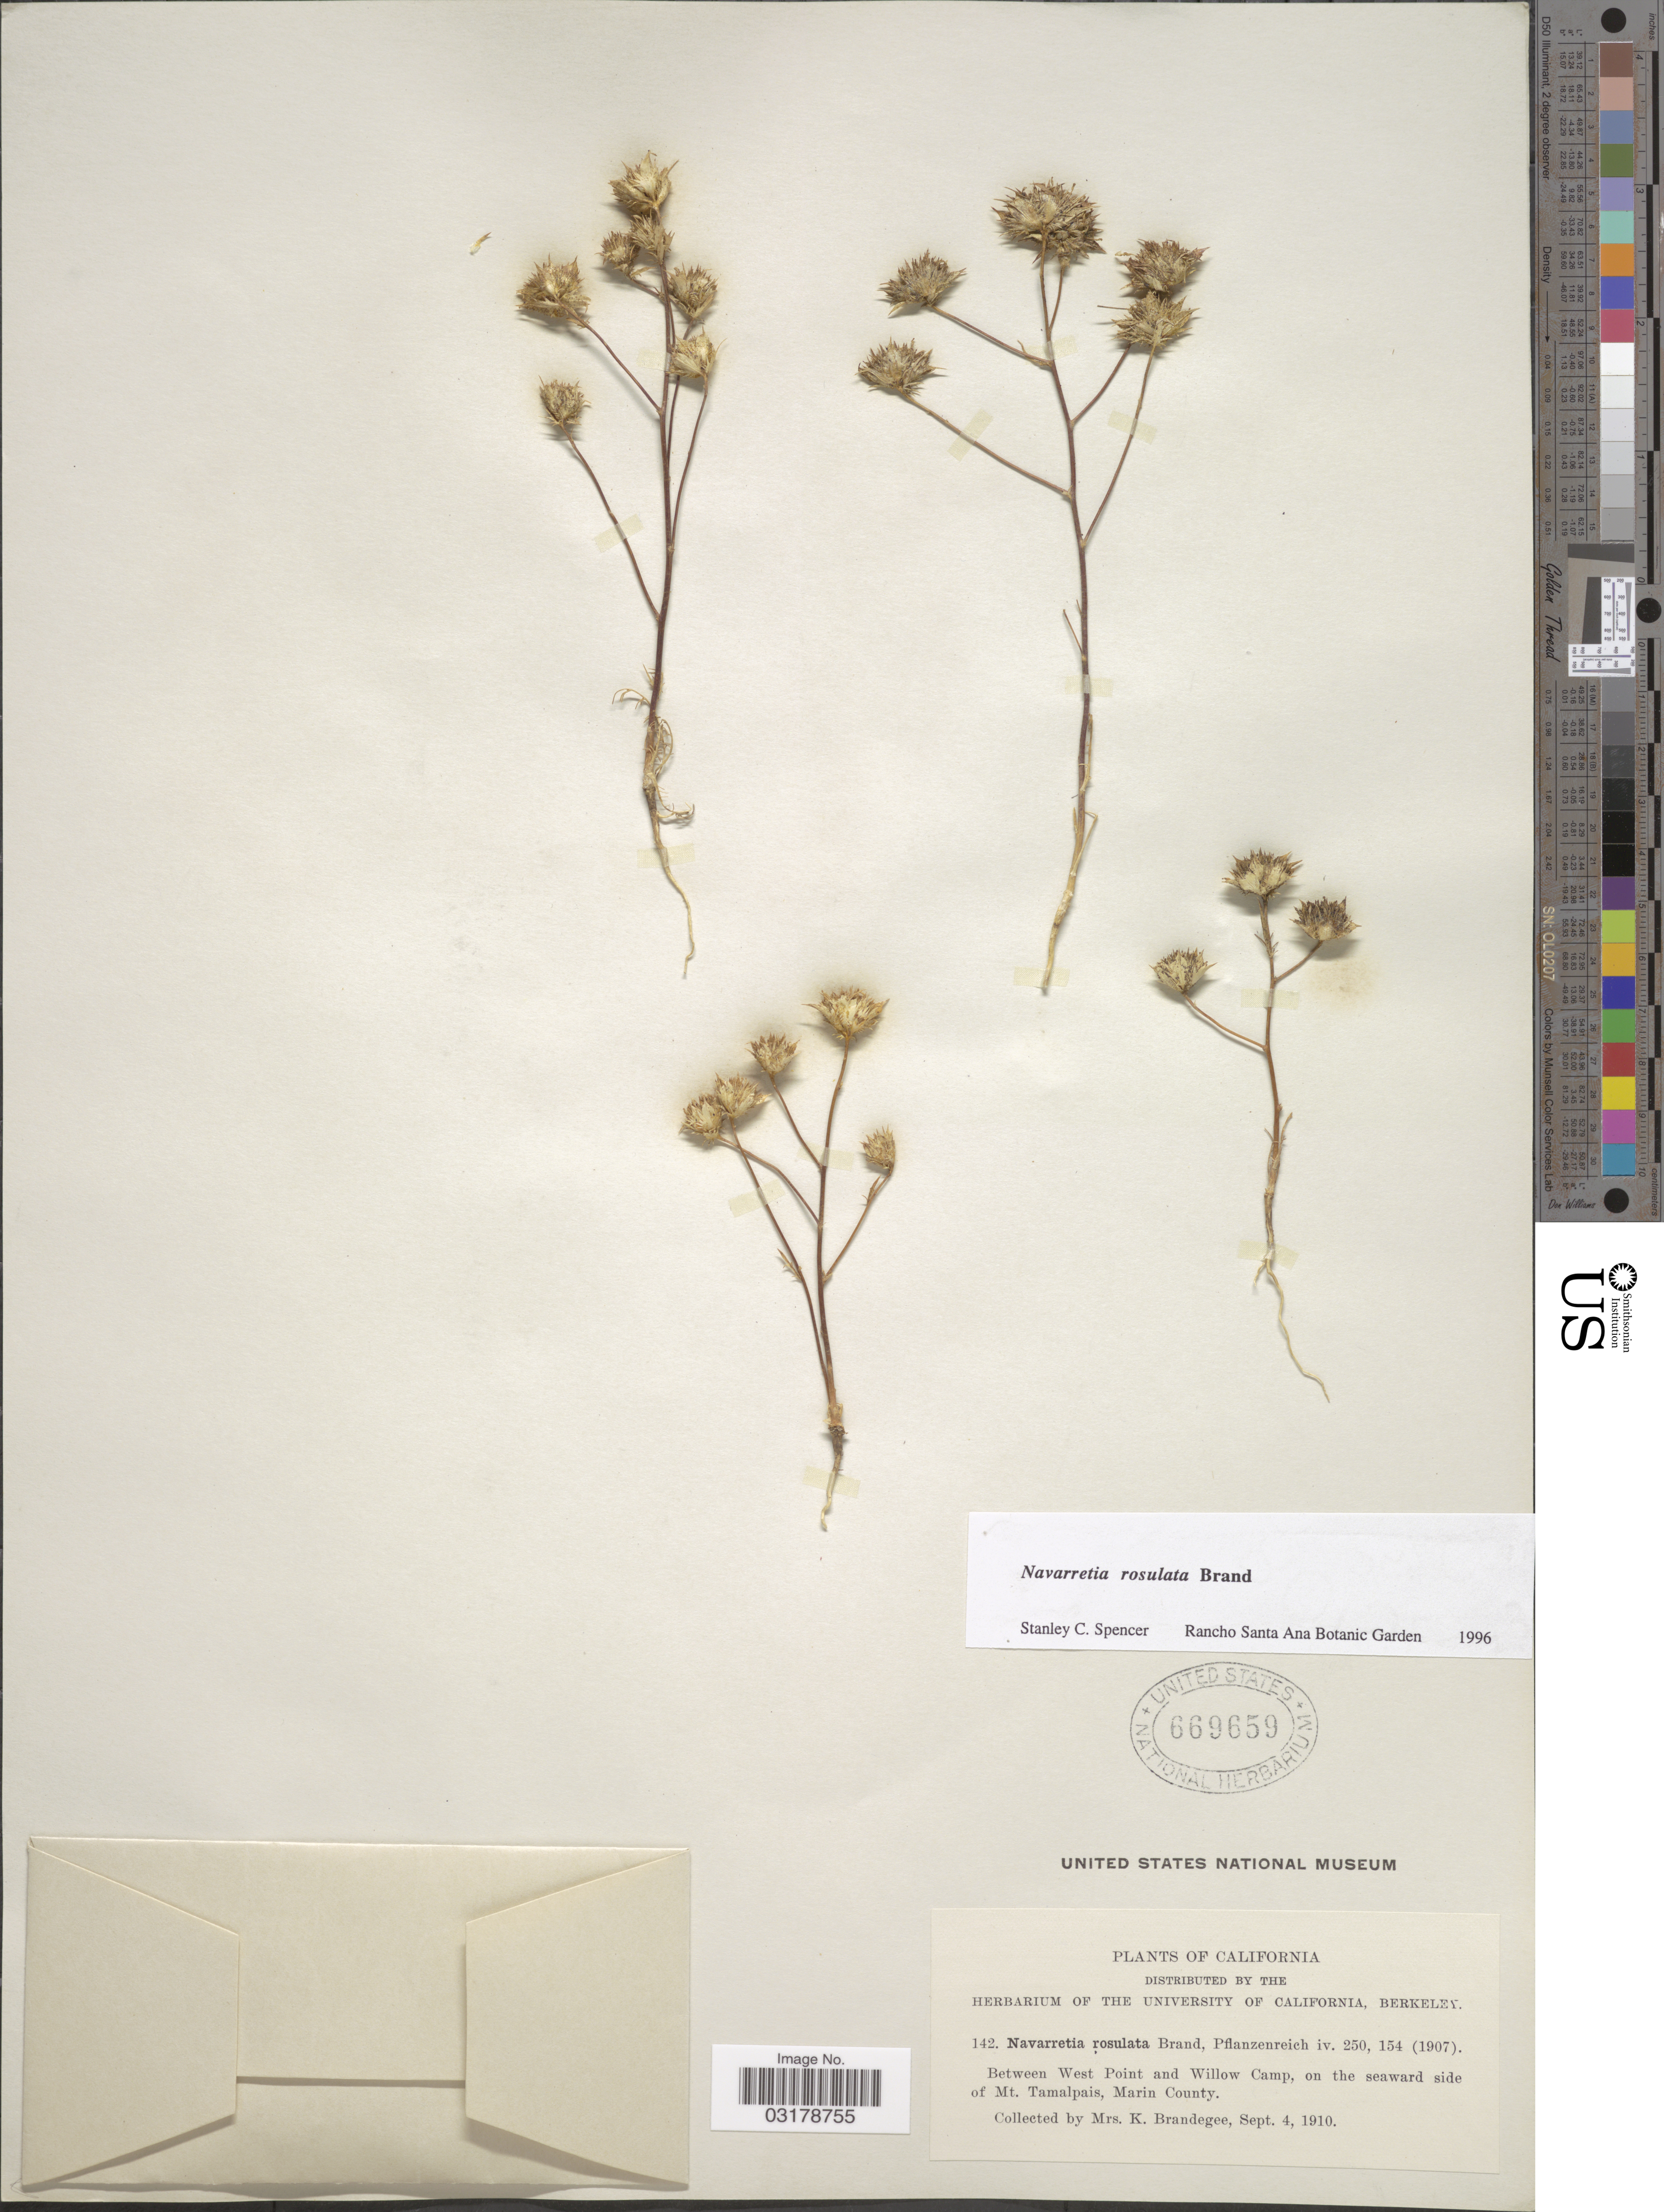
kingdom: Plantae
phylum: Tracheophyta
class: Magnoliopsida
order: Ericales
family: Polemoniaceae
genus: Navarretia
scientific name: Navarretia rosulata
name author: Brand in Engl.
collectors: K. Brandegee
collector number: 142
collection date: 1910-09-04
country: United States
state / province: California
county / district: Marin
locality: Between West Point and Willow Camp, on the seaward side of Mt. Tamalpais, Marin County.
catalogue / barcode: US 669659